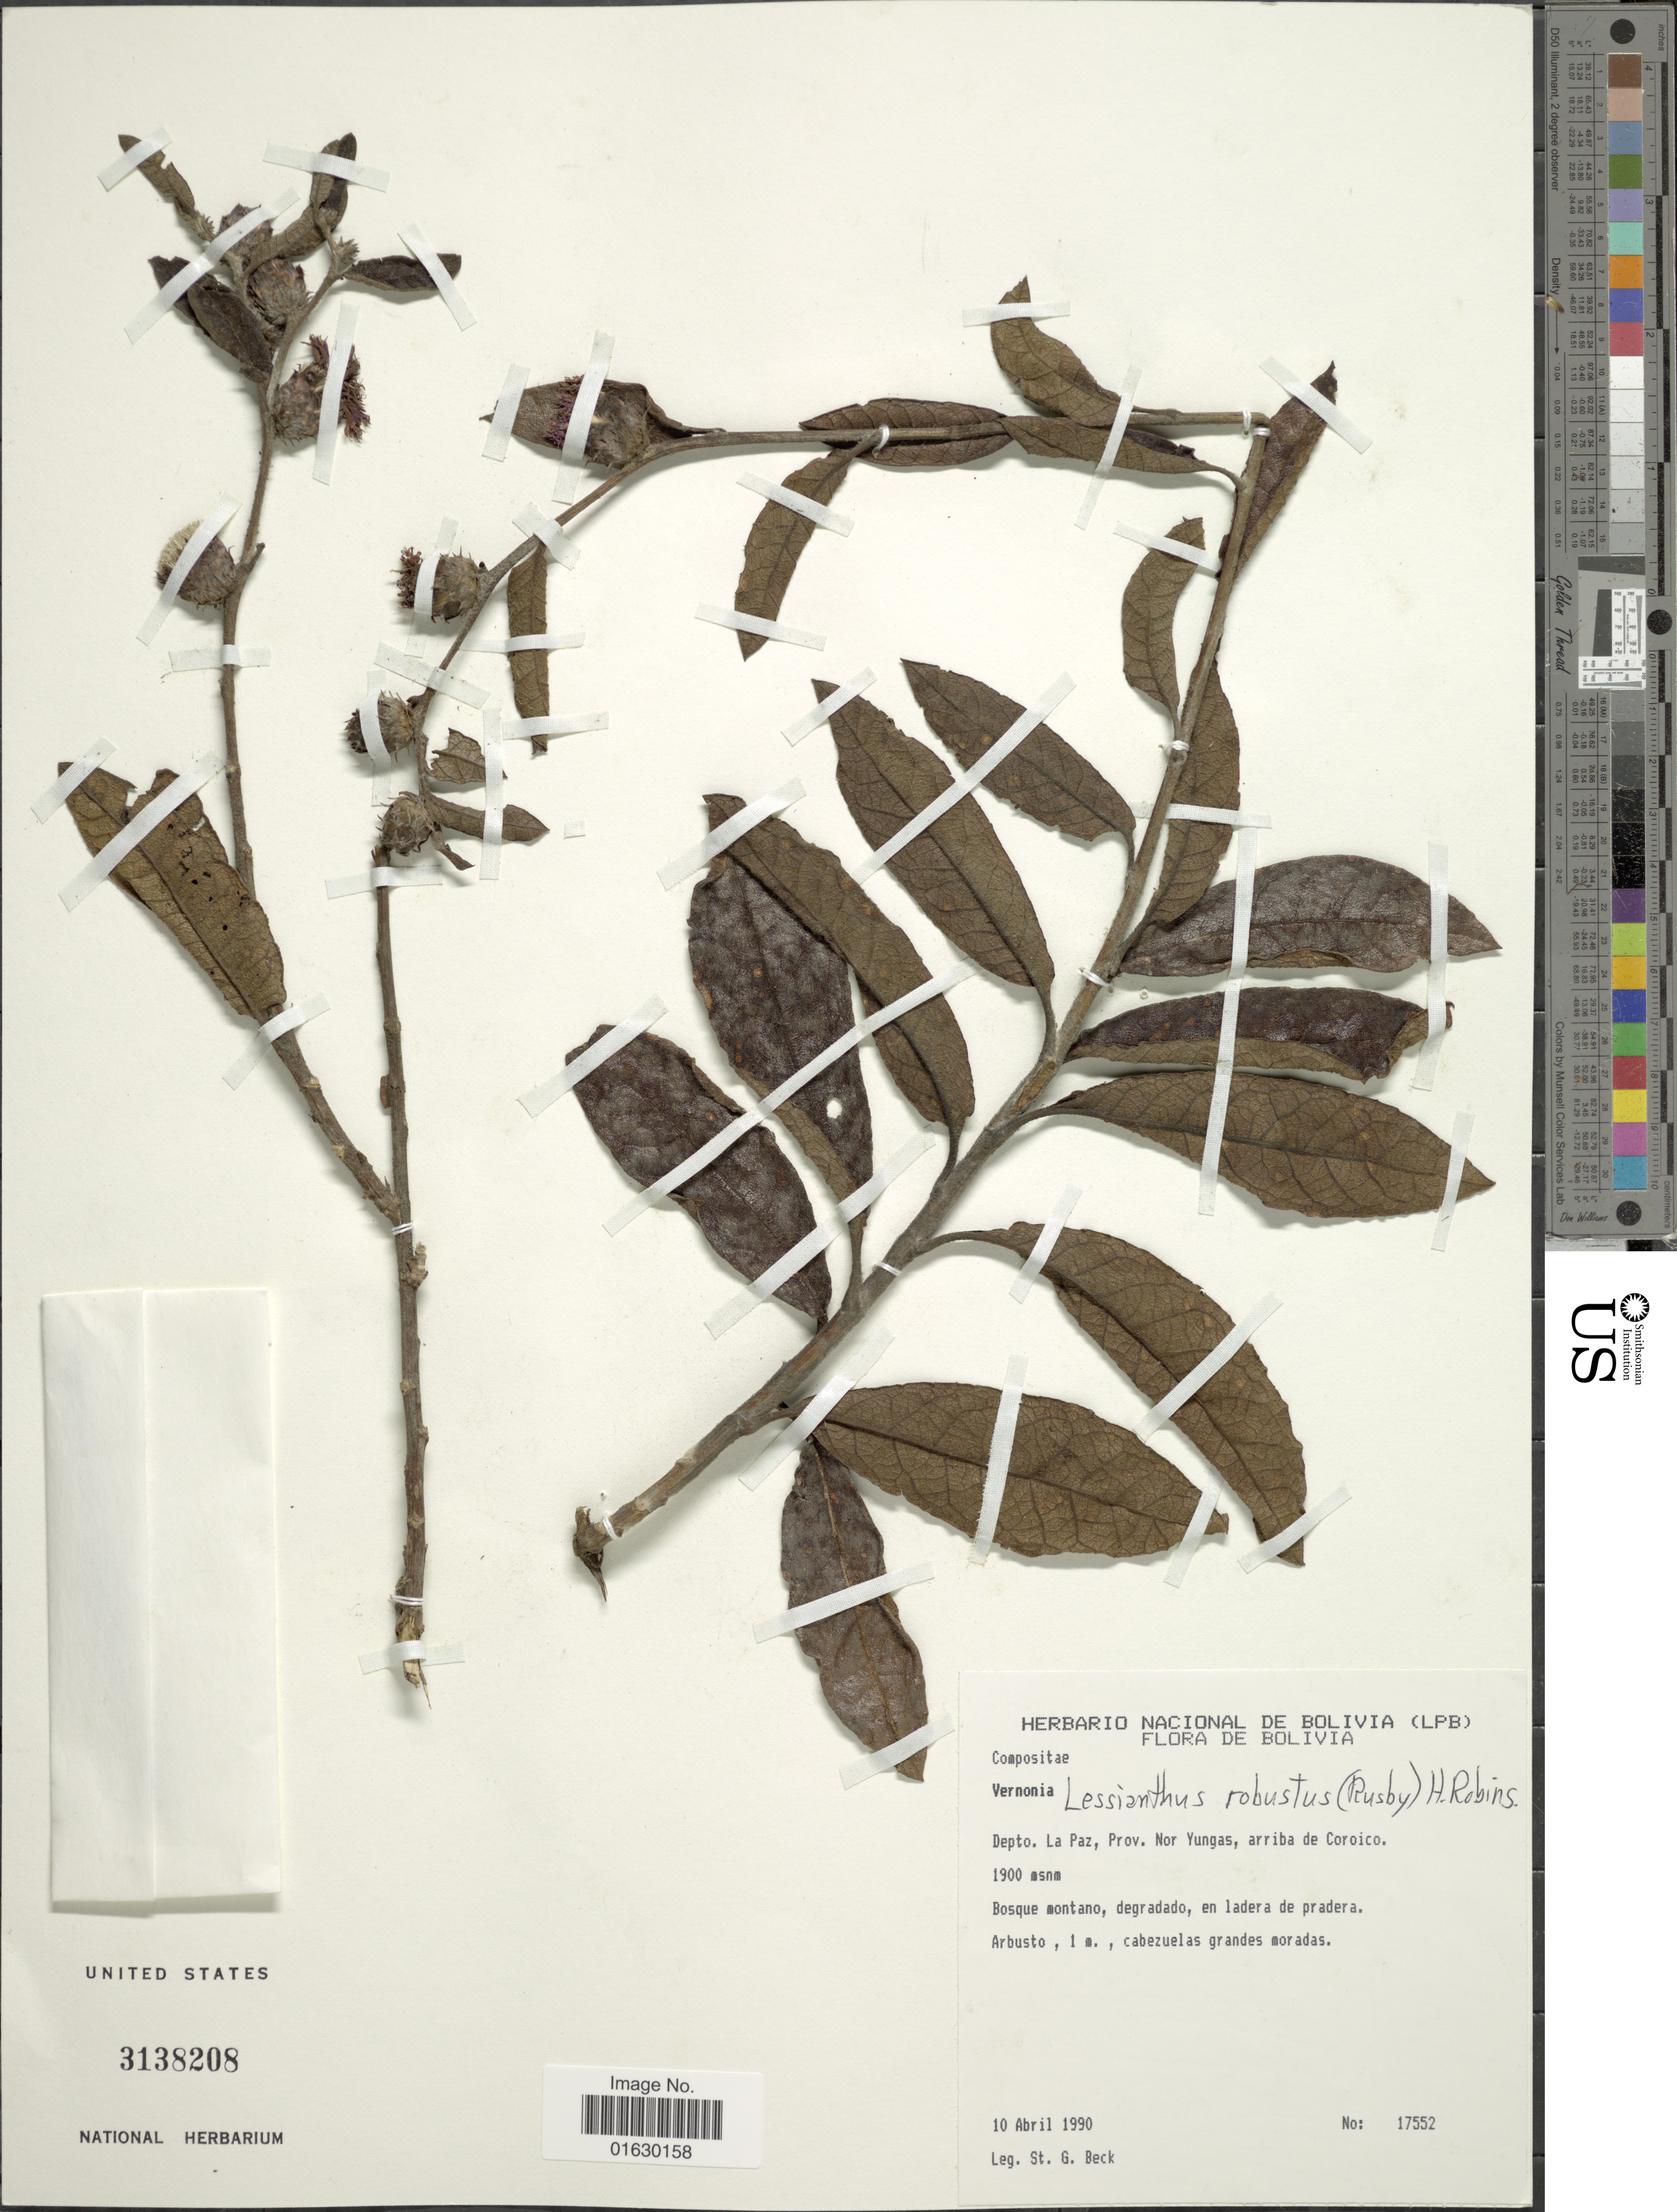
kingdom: Plantae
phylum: Tracheophyta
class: Magnoliopsida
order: Asterales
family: Asteraceae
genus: Lessingianthus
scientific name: Lessingianthus robustus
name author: (Rusby) H. Rob.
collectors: S. G. Beck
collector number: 17552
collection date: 1990-04-10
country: Bolivia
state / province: La Paz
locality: Depto. La Paz, Prov. Nor Yungas, arriba de Coroico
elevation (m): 1900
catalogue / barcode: US 3138208